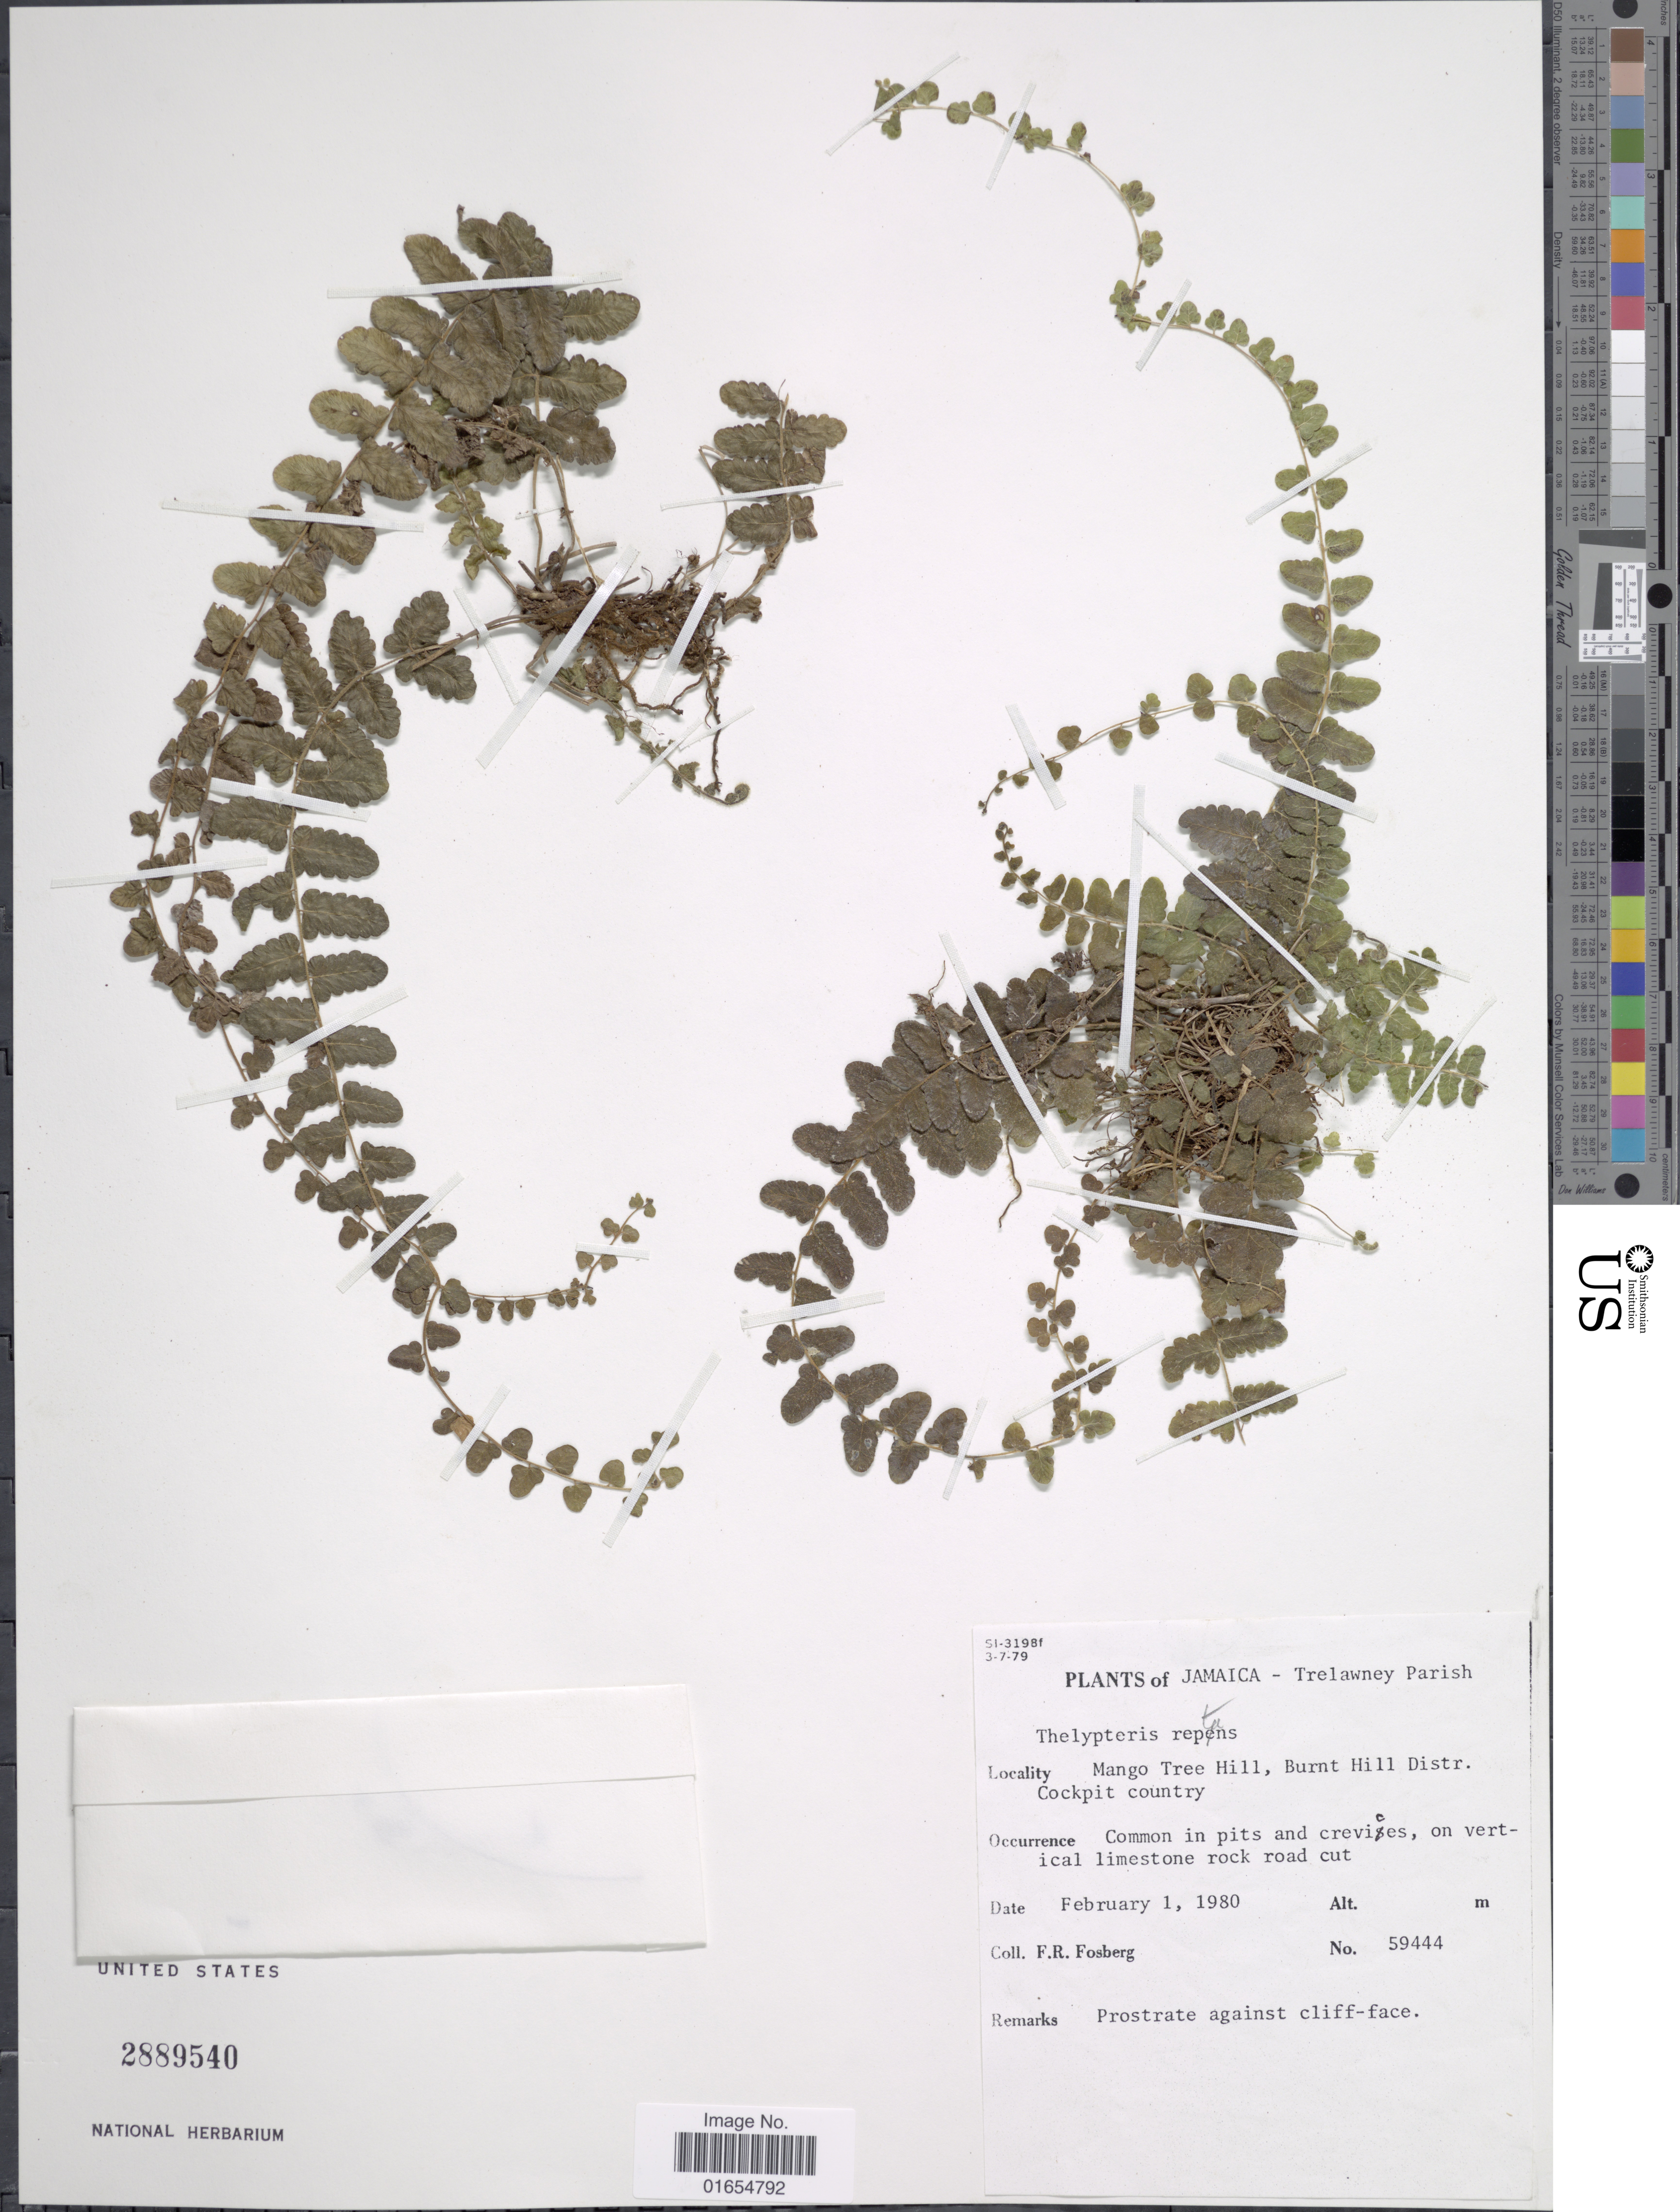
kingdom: Plantae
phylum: Tracheophyta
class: Polypodiopsida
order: Polypodiales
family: Thelypteridaceae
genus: Goniopteris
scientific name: Goniopteris reptans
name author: (J.F. Gmel.) C. Presl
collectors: F. R. Fosberg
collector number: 59444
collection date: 1980-02-01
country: Jamaica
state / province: Trelawny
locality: Mango Tree Hill, Burnt Hill Distr. Cockpit country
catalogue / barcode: US 2889540